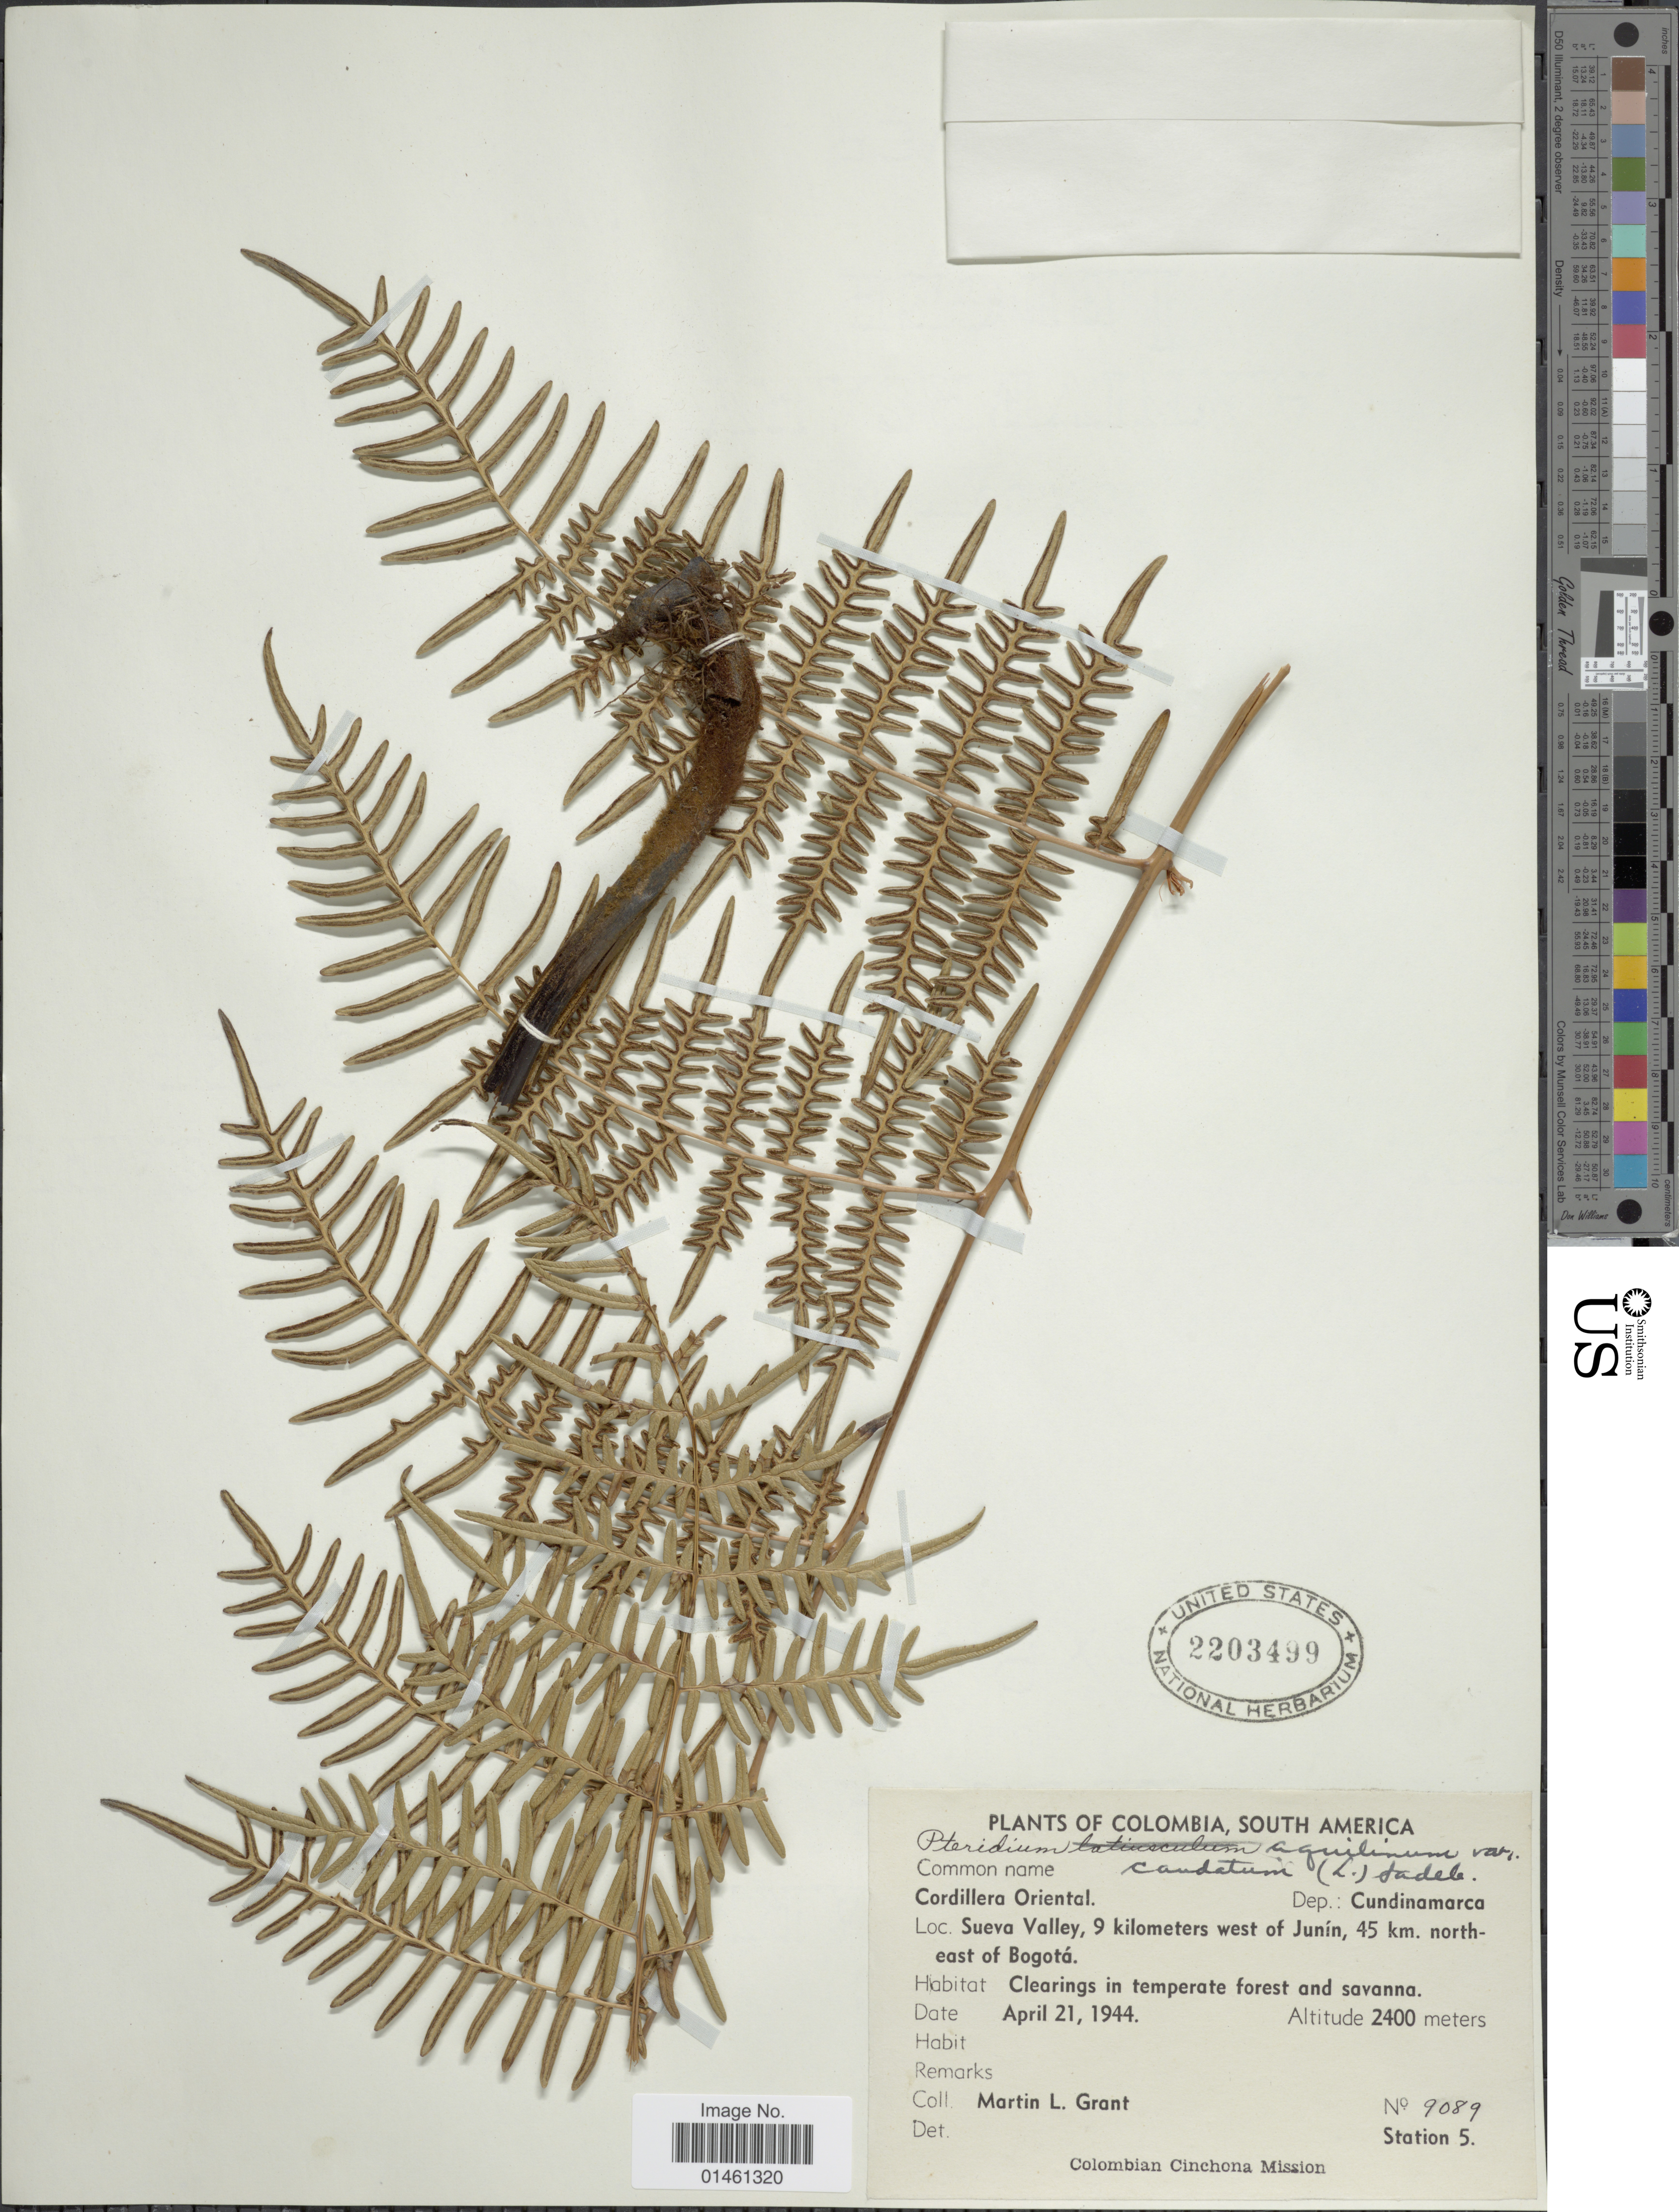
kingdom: Plantae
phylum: Tracheophyta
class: Polypodiopsida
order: Polypodiales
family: Dennstaedtiaceae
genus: Pteridium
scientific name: Pteridium caudatum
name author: (L.) Maxon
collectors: M. L. Grant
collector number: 9089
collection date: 1944-04-21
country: Colombia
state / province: Cundinamarca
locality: Cordillera Oriental, Dep. Cundinamarca, Sueva Valley, 9 kilometers west of Junín 45 km north-east of Bogotá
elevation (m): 2400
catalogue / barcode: US 2203499